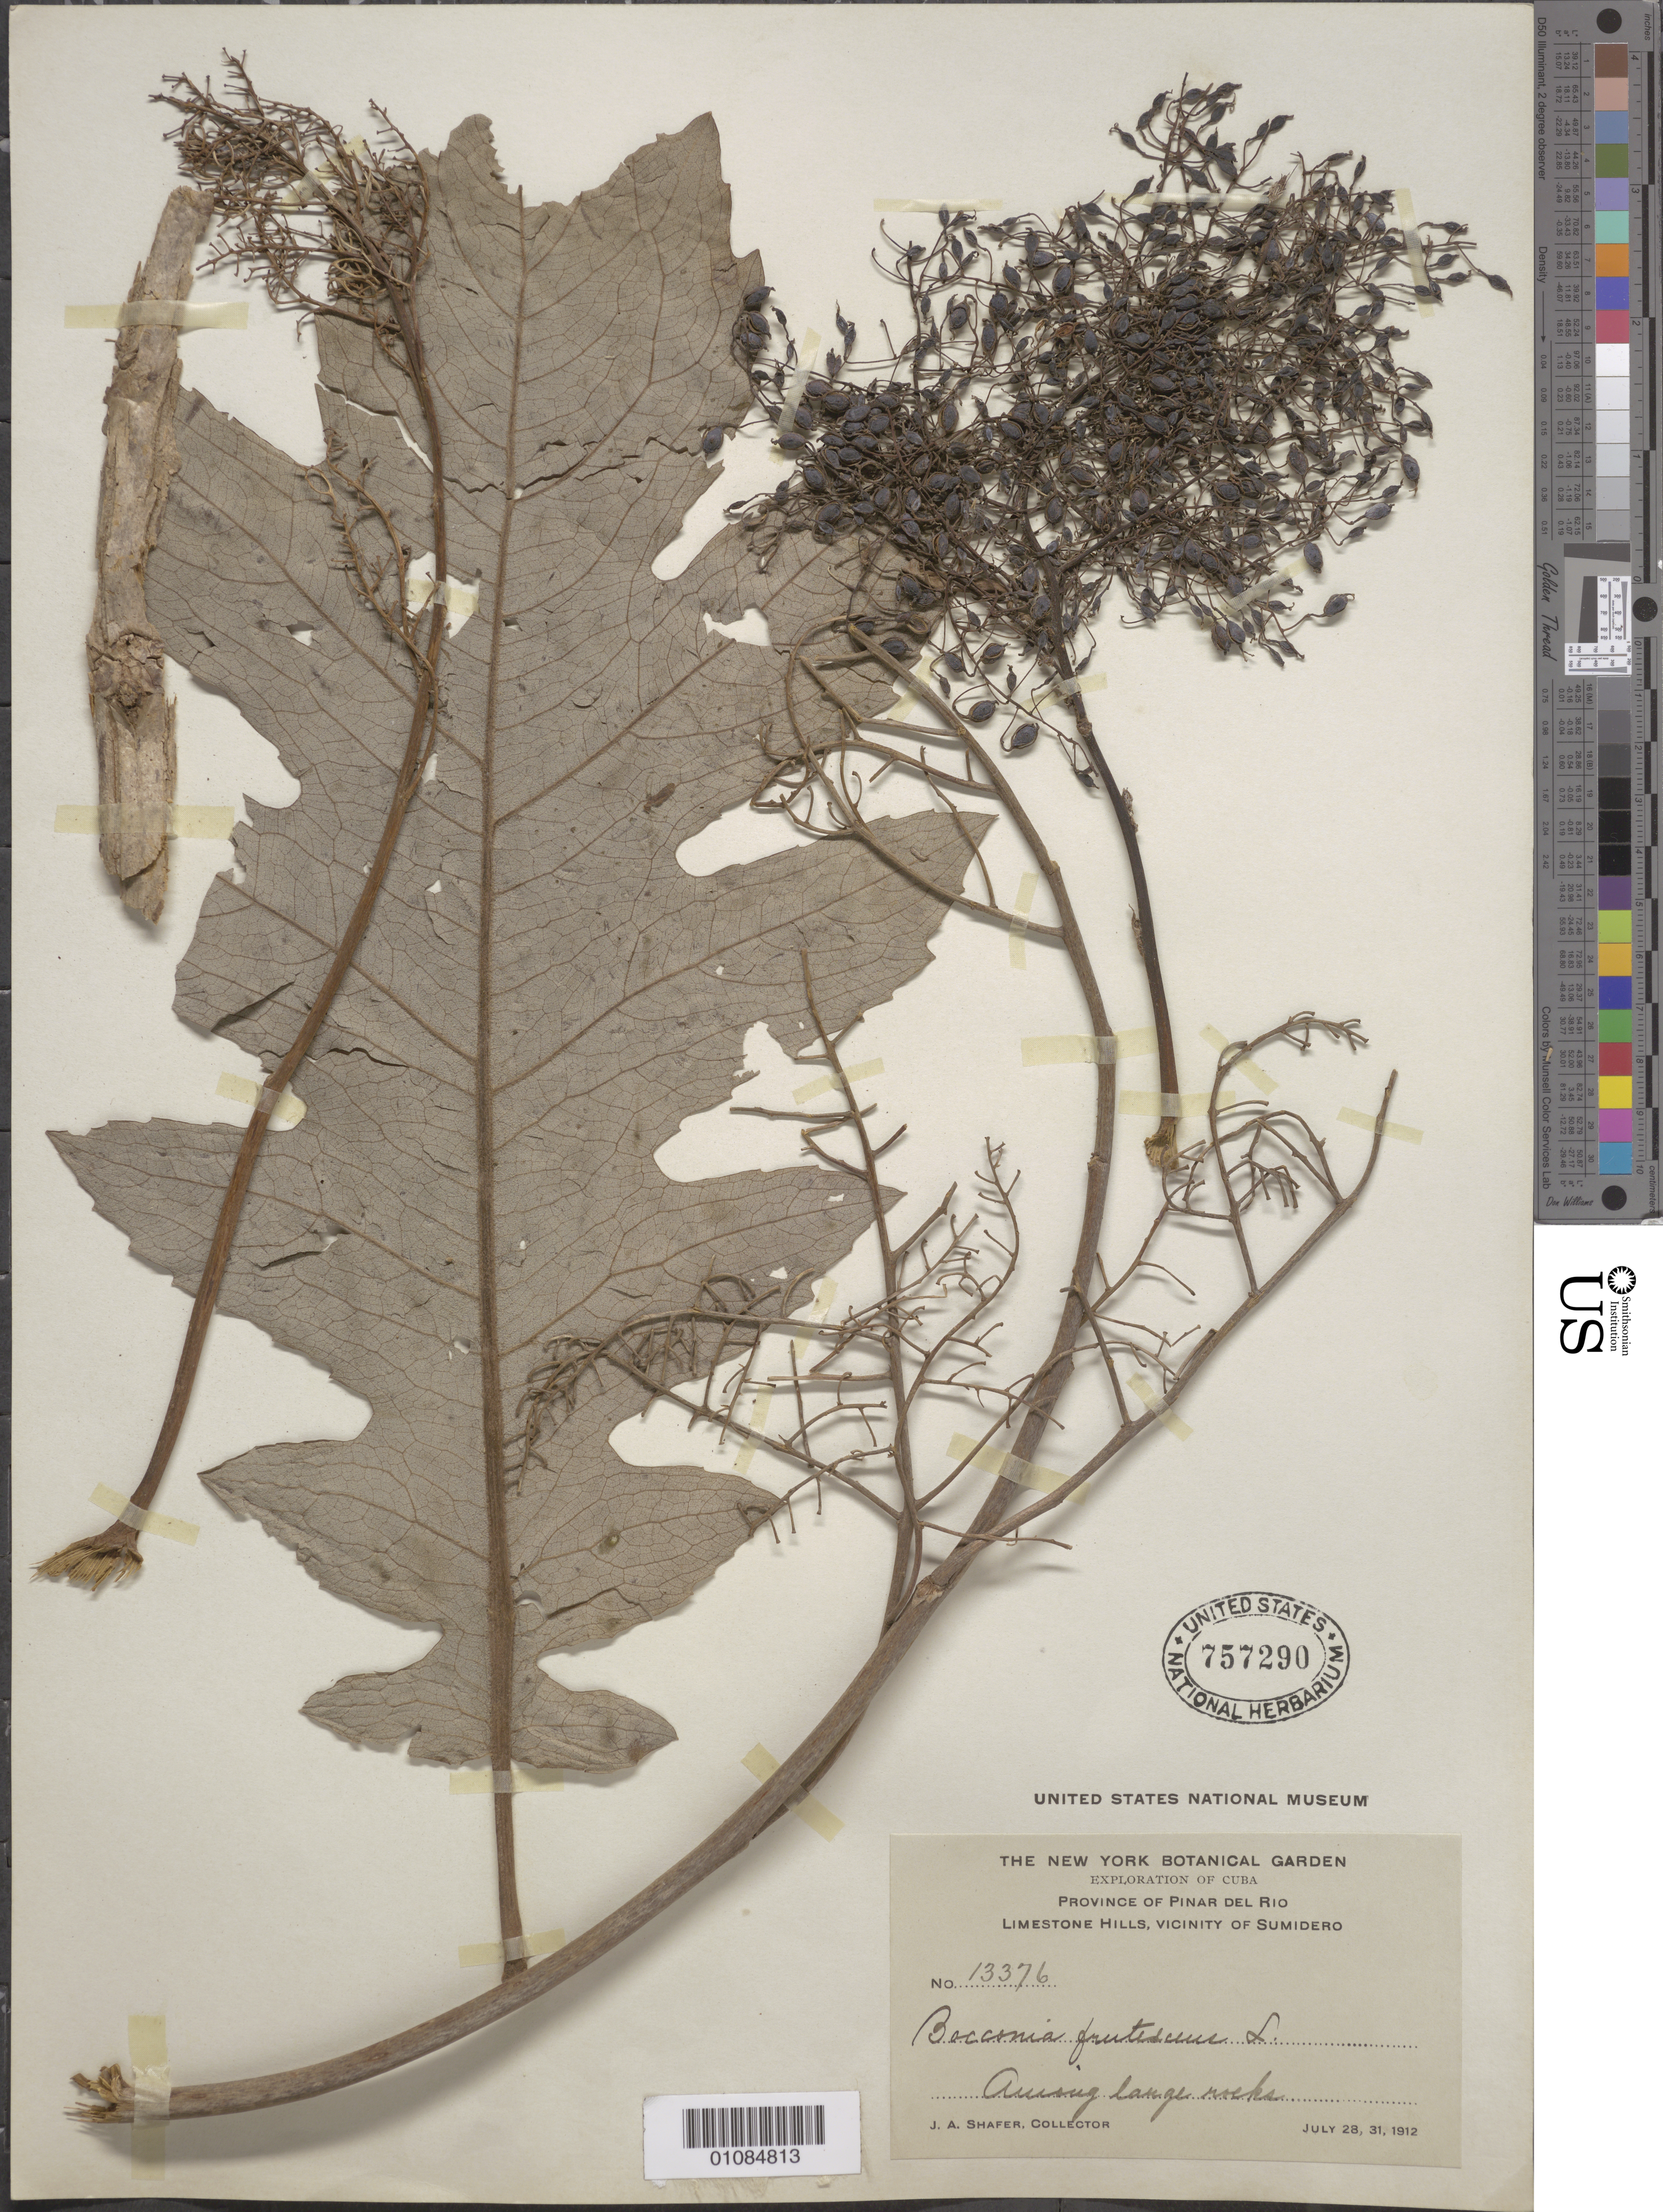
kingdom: Plantae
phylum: Tracheophyta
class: Magnoliopsida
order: Ranunculales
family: Papaveraceae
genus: Bocconia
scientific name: Bocconia frutescens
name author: L.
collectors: J. A. Shafer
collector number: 13376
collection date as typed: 28 Jul 1912 to 31 Jul 1912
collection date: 1912-07-28/1912-07-31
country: Cuba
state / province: Pinar del Rio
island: Cuba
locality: Province of Pinar Del Rio, Limestone Hills, vicinity of Sumidero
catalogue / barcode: US 757290